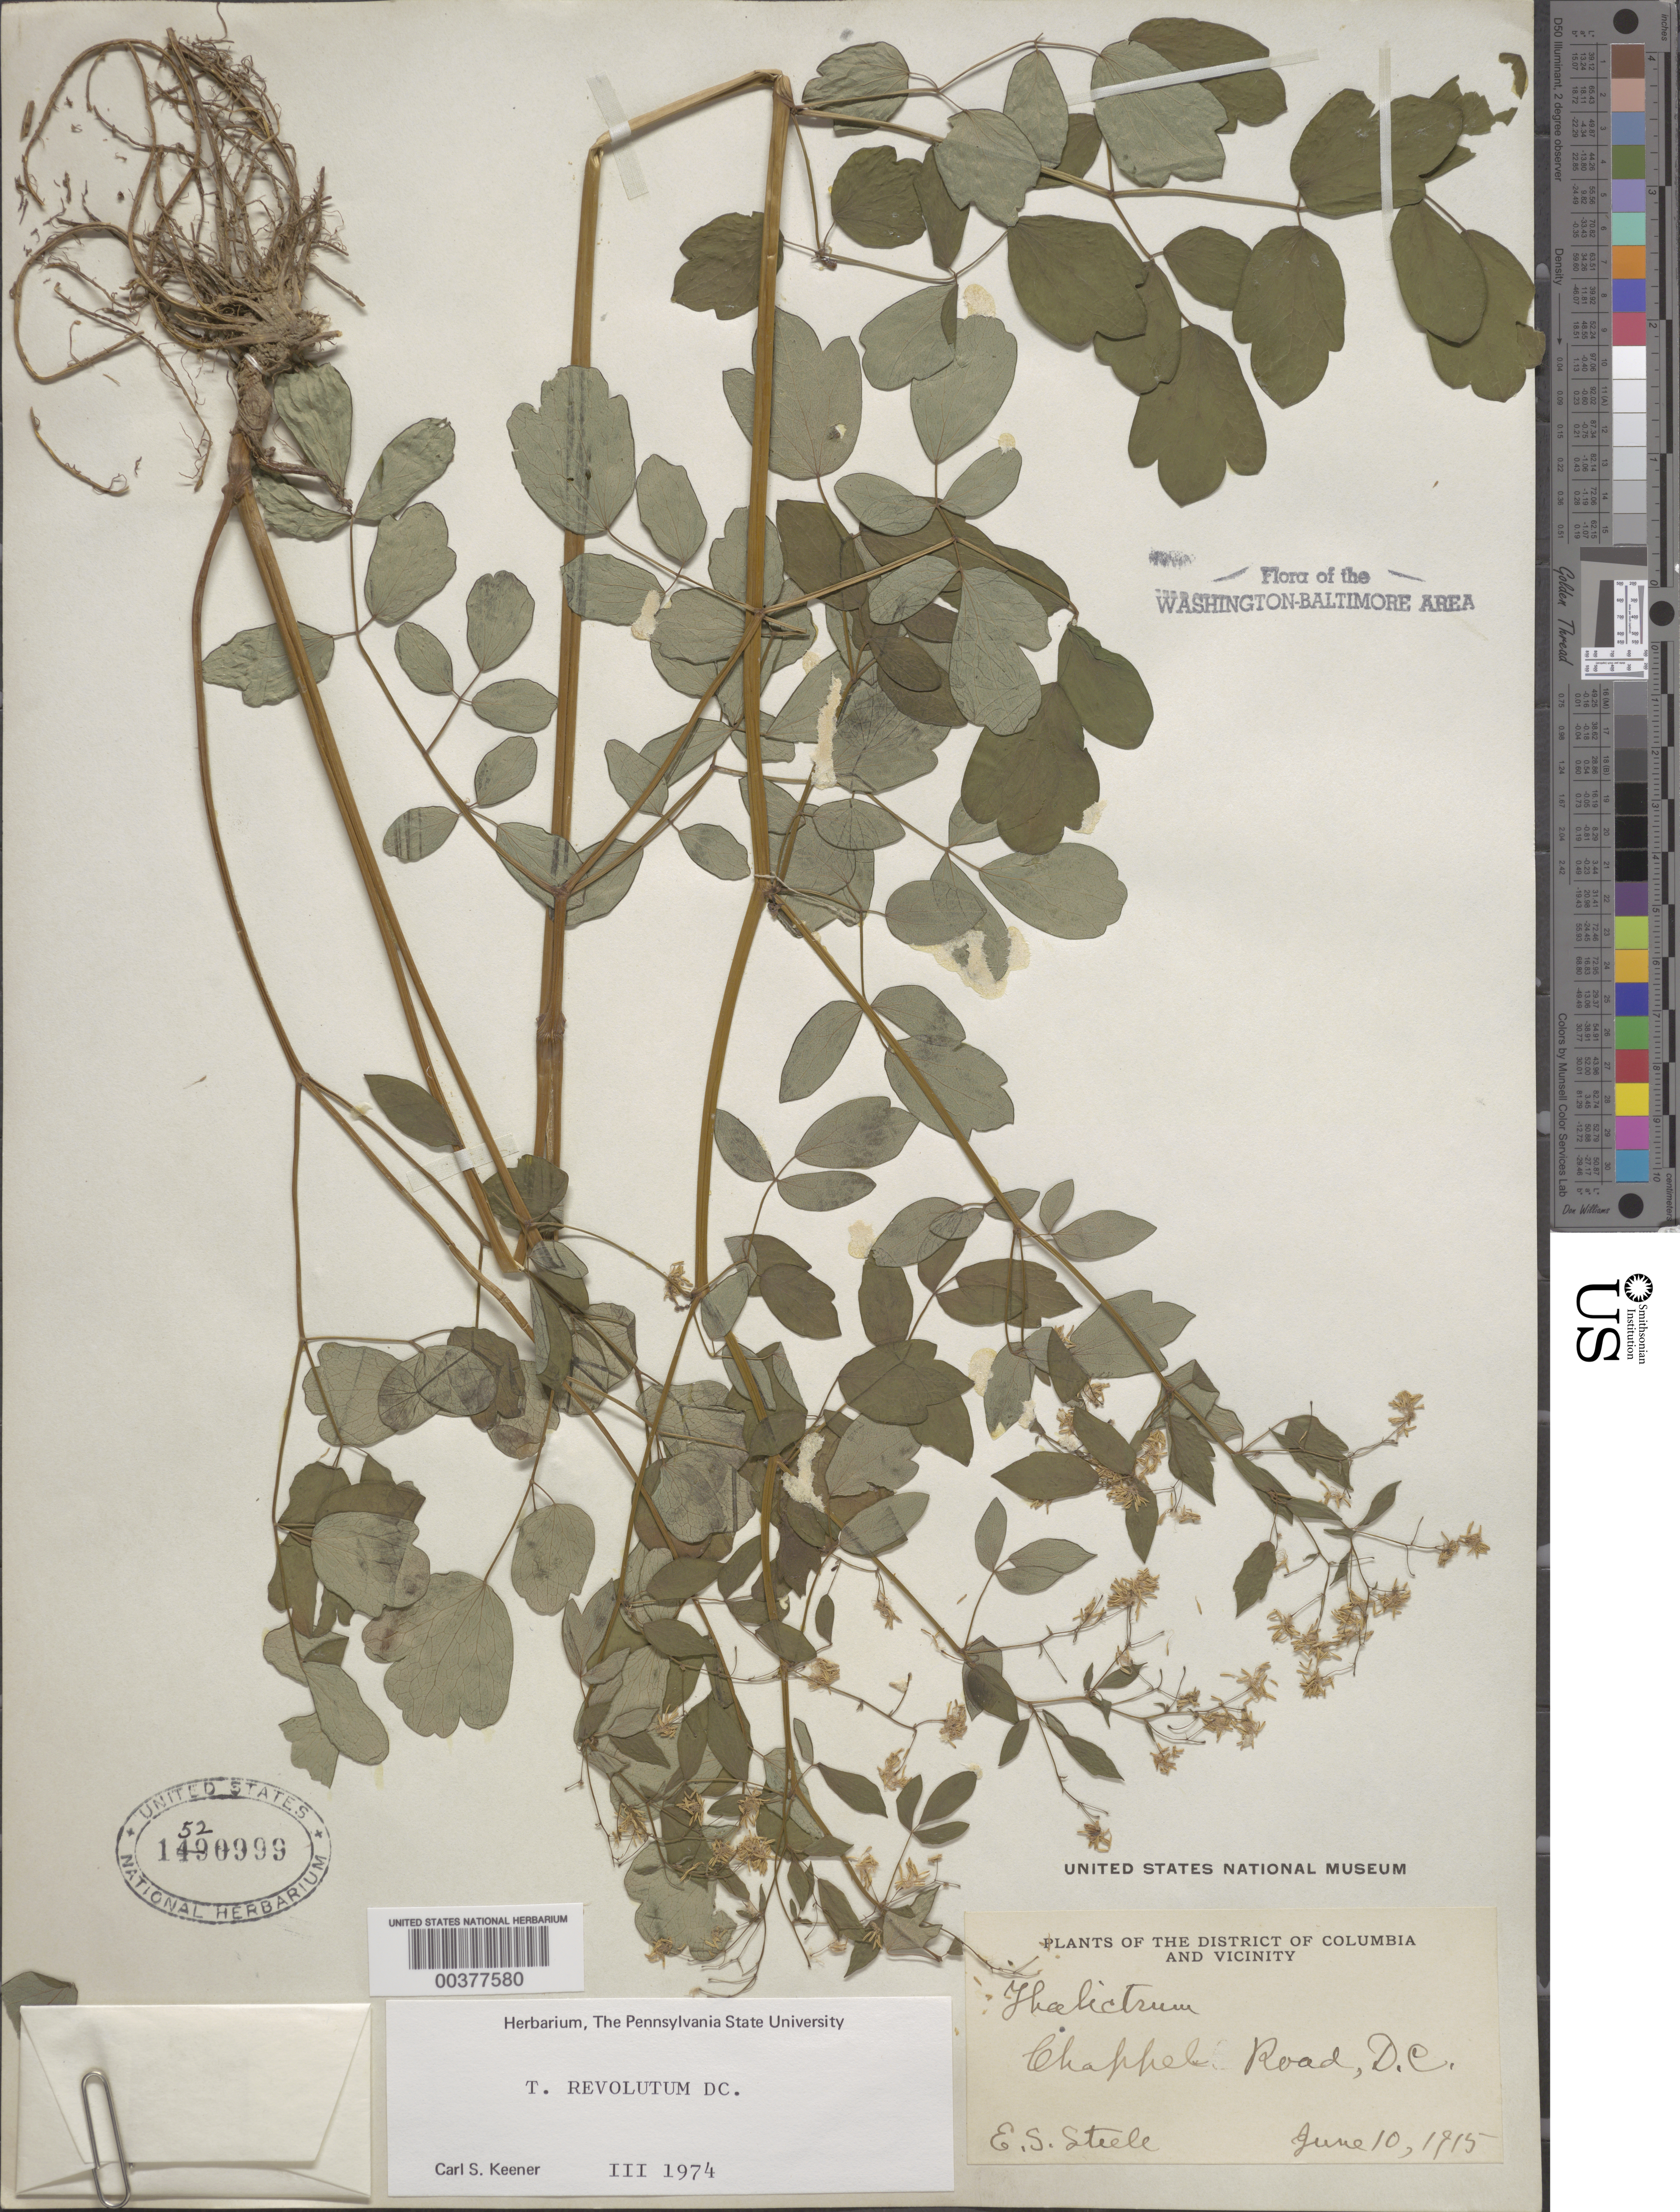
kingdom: Plantae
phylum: Tracheophyta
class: Magnoliopsida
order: Ranunculales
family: Ranunculaceae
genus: Thalictrum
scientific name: Thalictrum amphibolum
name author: Greene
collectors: E. Steele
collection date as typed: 10 Jun 1915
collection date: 1915-06-10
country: United States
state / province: District of Columbia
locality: Chappel Road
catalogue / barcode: US 1520999